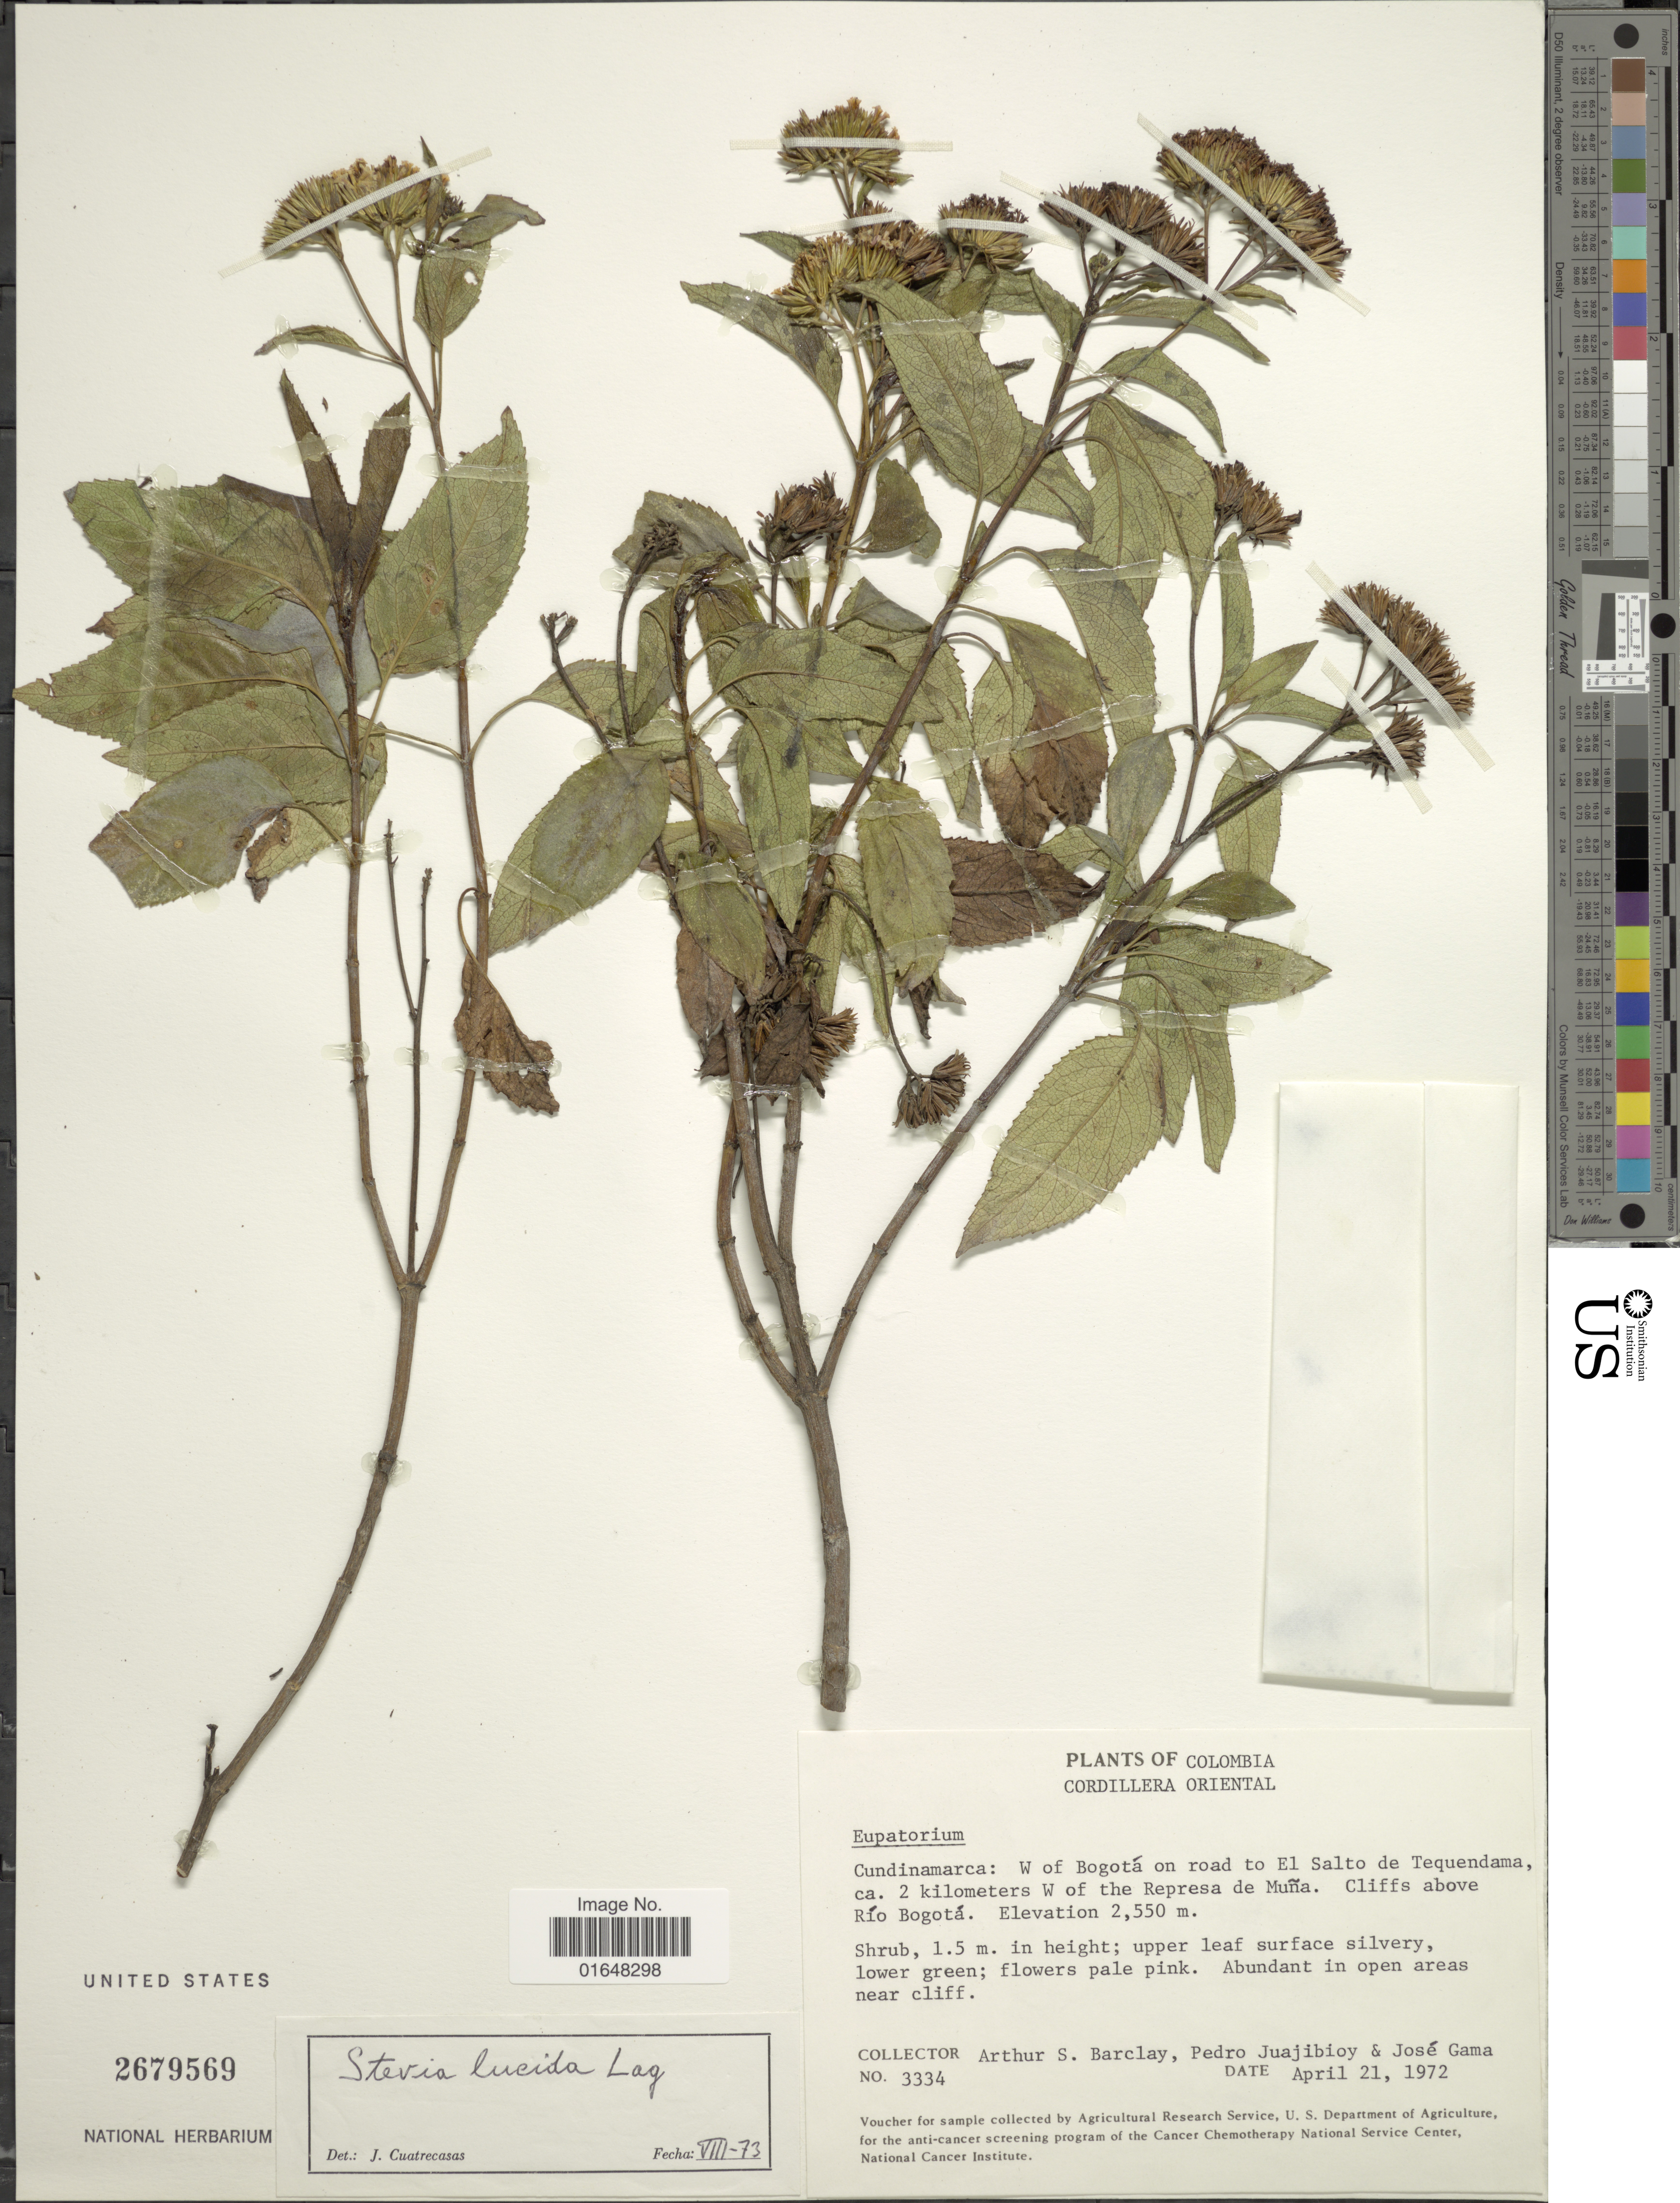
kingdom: Plantae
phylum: Tracheophyta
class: Magnoliopsida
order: Asterales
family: Asteraceae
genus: Stevia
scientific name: Stevia lucida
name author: Lag.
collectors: A. S. Barclay, P. Juajibioy & J. Gama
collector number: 3334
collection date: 1972-04-21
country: Colombia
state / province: Cundinamarca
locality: Cordillera Oriental. Cundinamarca: W of Bogotá on road to El Salto de Tequemdama, ca. 2 kilometers W of the Represa de Muña. Cliffs above Río Bogotá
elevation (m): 2550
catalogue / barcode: US 2679569